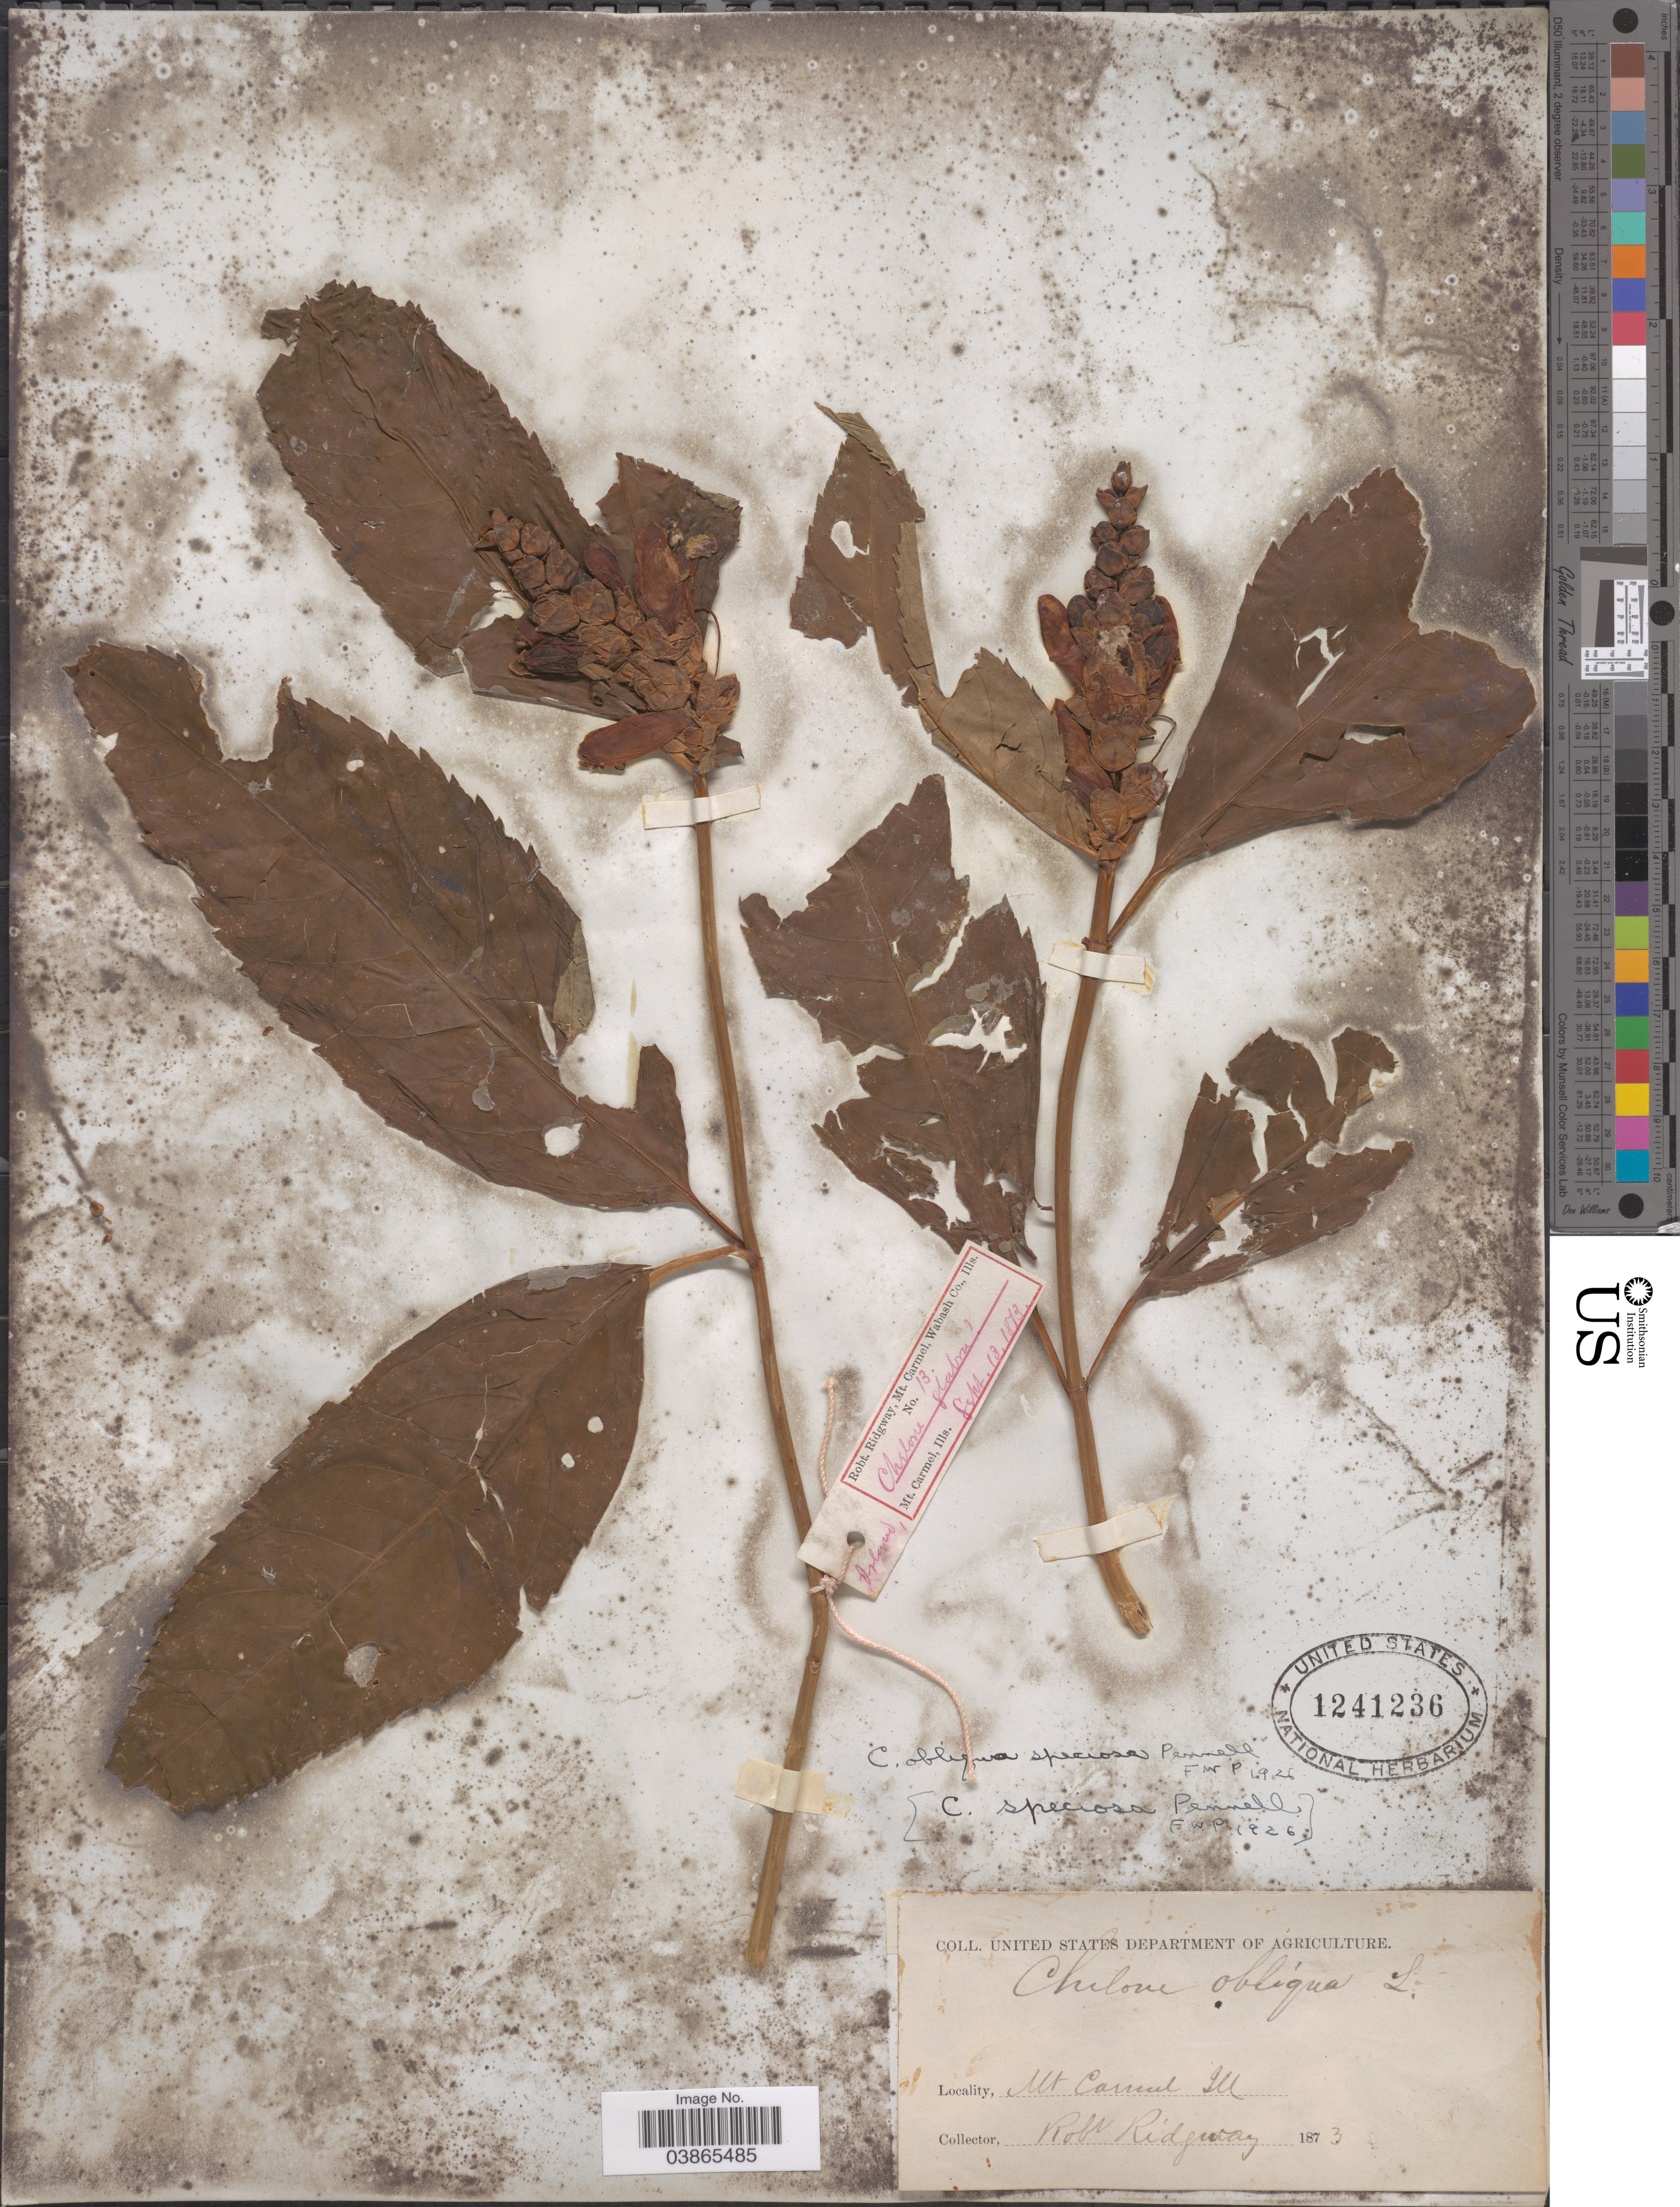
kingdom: Plantae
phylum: Tracheophyta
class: Magnoliopsida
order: Lamiales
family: Plantaginaceae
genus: Chelone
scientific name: Chelone obliqua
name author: L.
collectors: R. Ridgeway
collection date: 1873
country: United States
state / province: Illinois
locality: Mt. Carmel.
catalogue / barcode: US 1241236